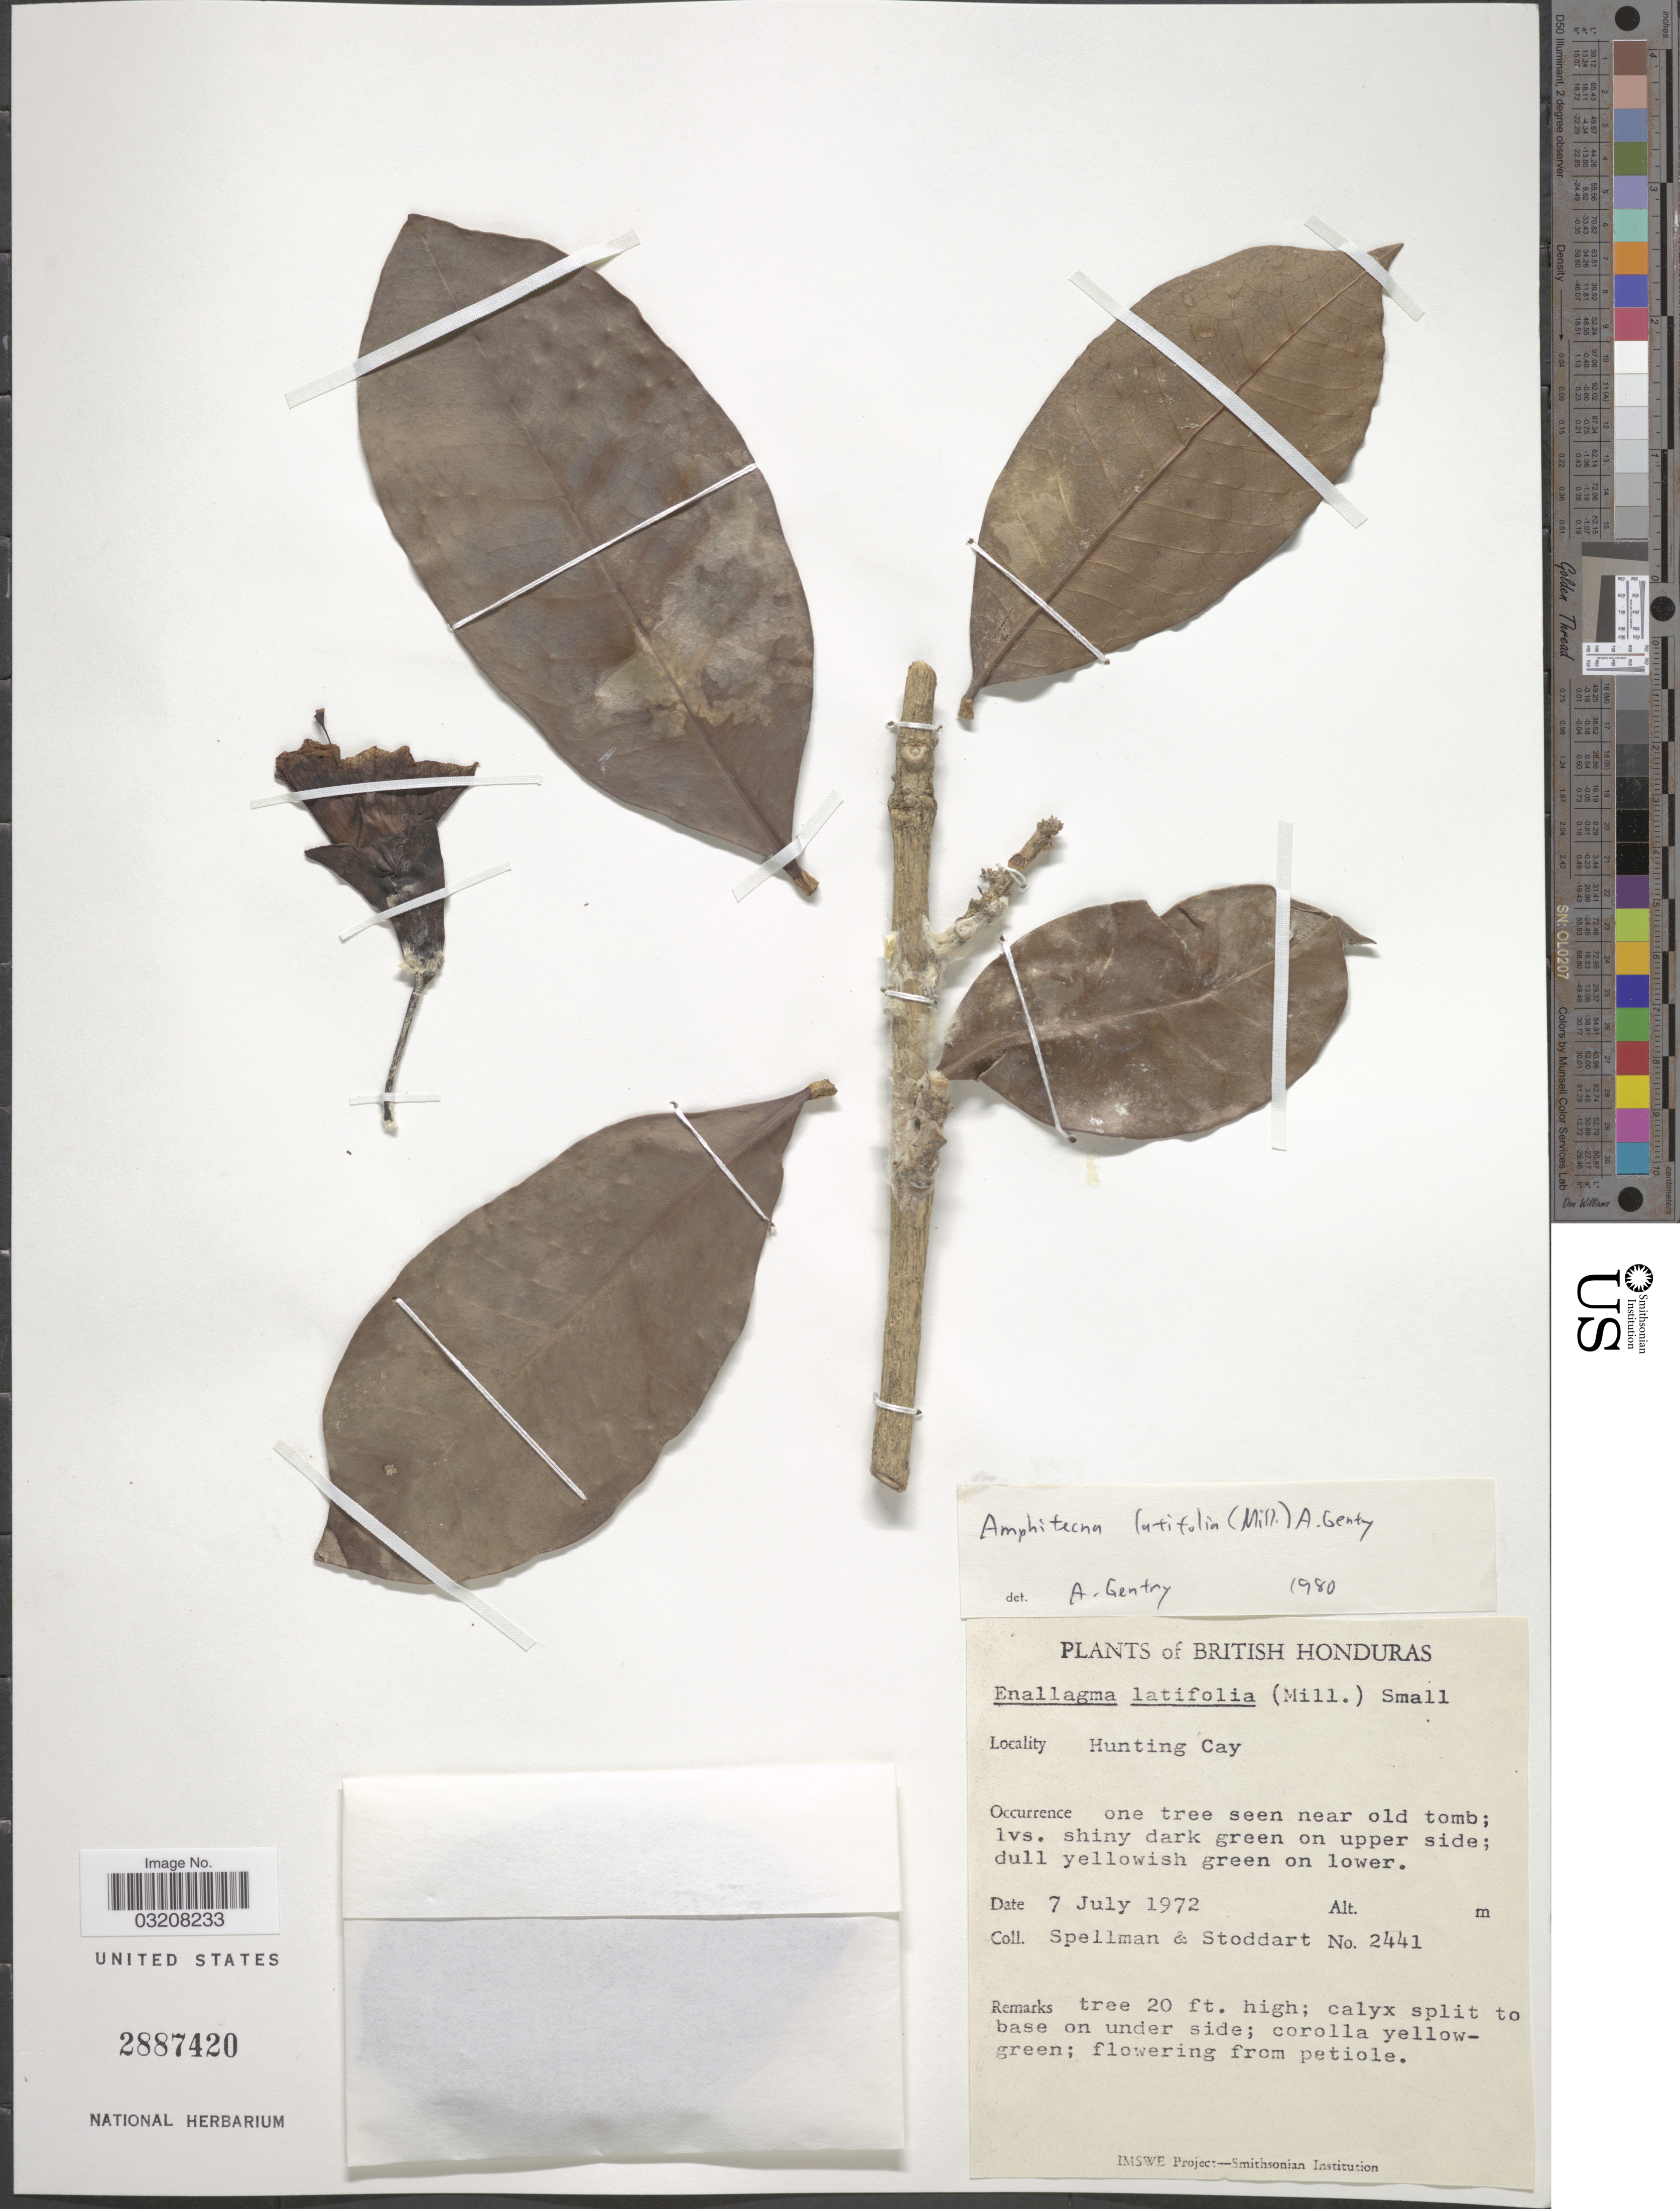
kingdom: Plantae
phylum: Tracheophyta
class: Magnoliopsida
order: Lamiales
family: Bignoniaceae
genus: Amphitecna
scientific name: Amphitecna latifolia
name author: (Mill.) A.H. Gentry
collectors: Spellman, -- & -. Stoddart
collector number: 2441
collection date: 1972-07-07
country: Belize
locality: British Honduras. Hunting Cay.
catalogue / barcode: US 2887420